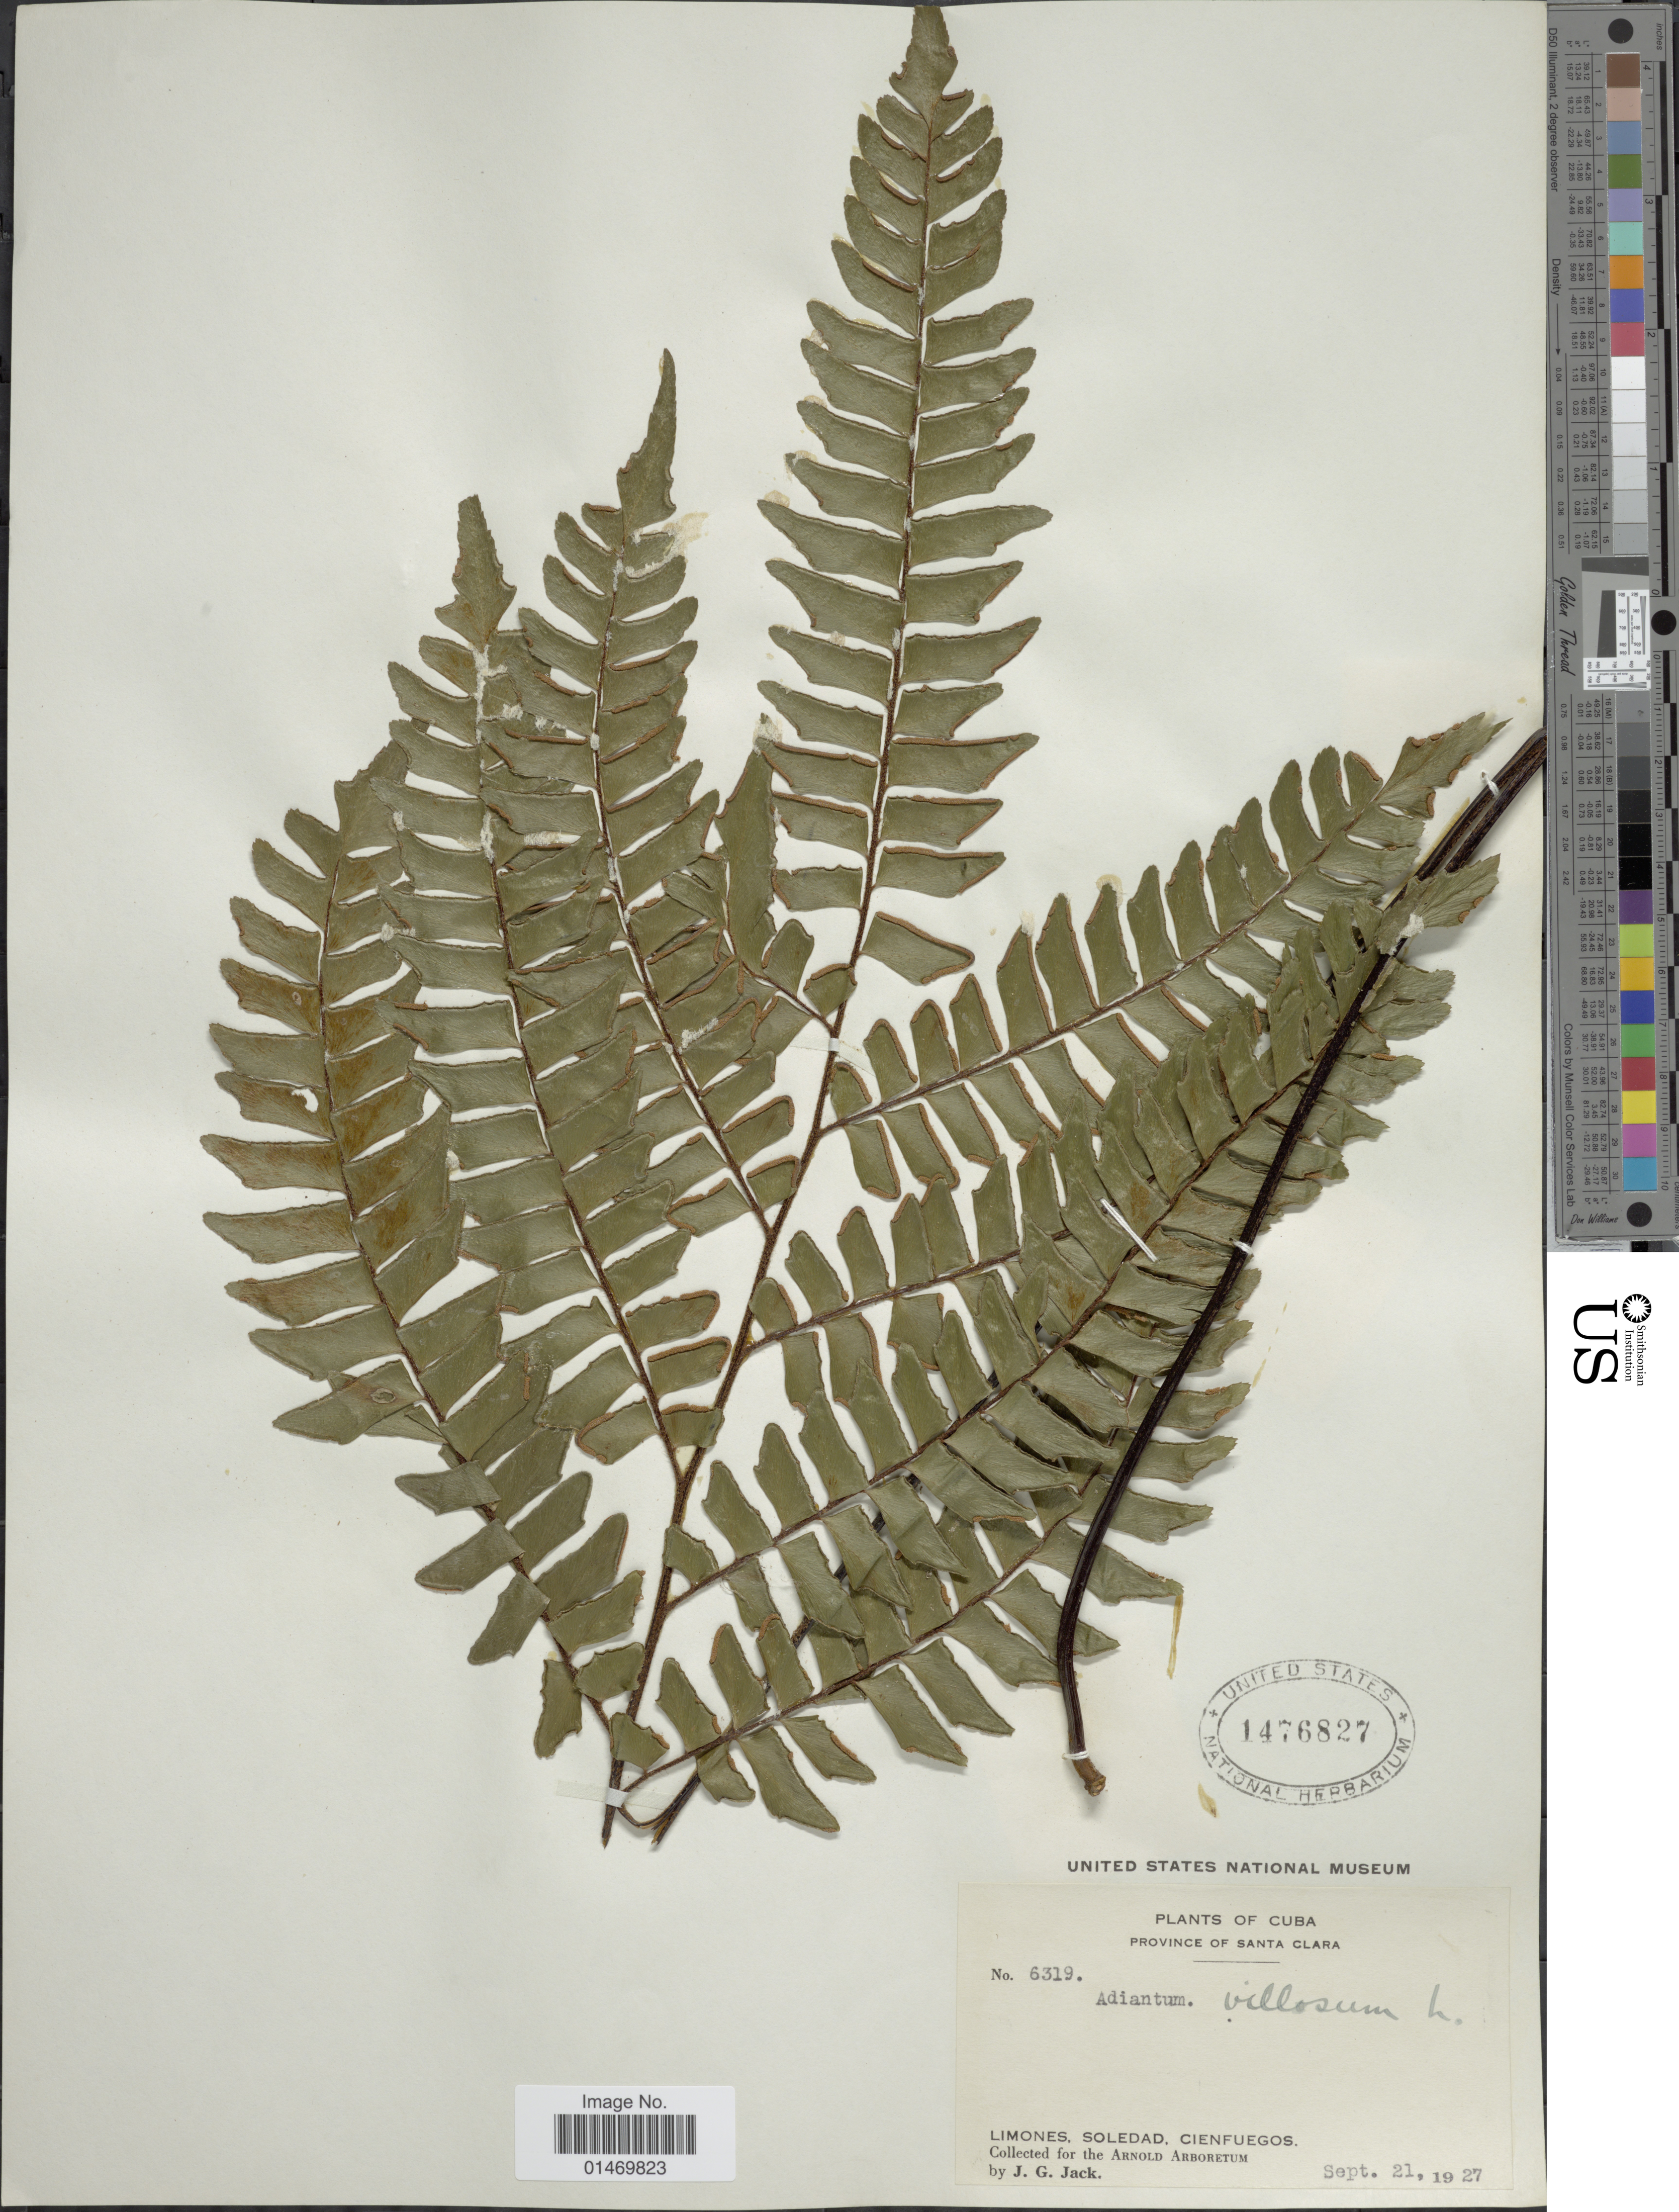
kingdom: Plantae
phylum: Tracheophyta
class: Polypodiopsida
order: Polypodiales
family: Pteridaceae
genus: Adiantum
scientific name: Adiantum villosum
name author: L.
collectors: J. G. Jack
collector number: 6319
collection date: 1927-09-21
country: Cuba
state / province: Las Villas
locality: Cuba, Province of Santa Clara, Limones,Soledad, Cienfuegos.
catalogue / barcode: US 1476827